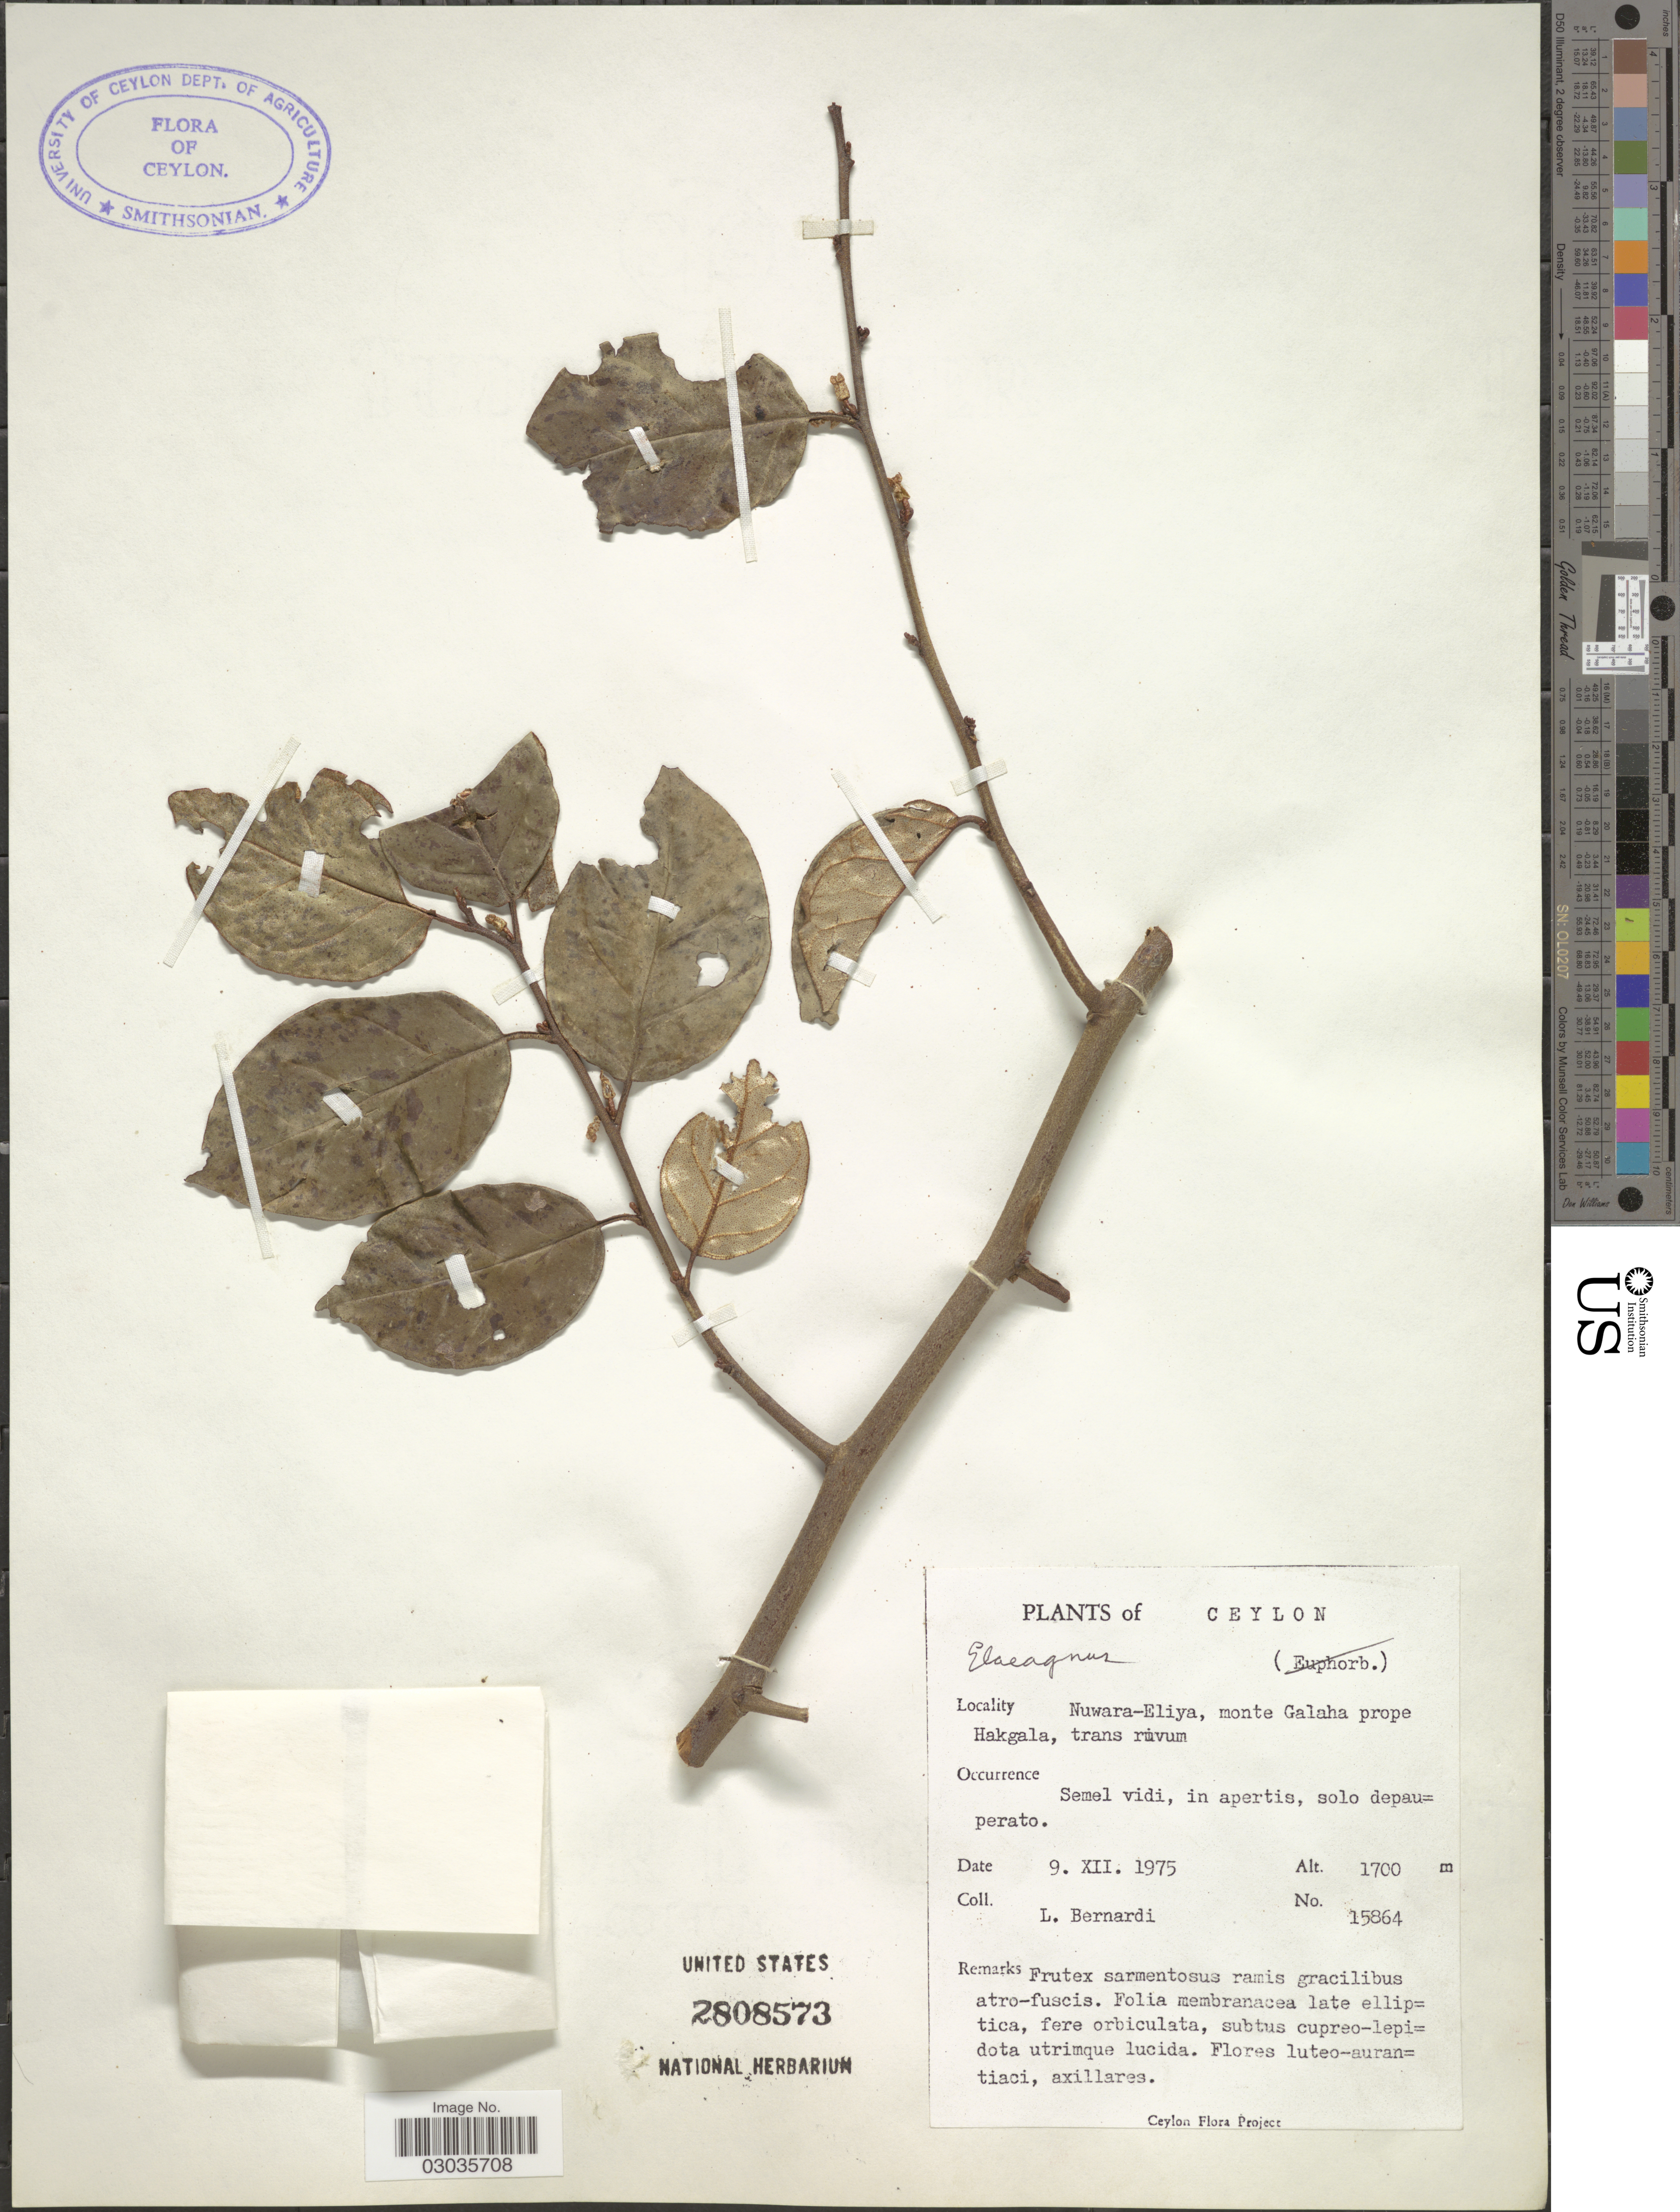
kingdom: Plantae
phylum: Tracheophyta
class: Magnoliopsida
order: Rosales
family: Elaeagnaceae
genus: Elaeagnus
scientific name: Elaeagnus sp.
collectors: L. Bernardi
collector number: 15864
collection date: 1975-12-09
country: Sri Lanka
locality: Ceylon. Nuwara-Eliya, monte Galaha prope Hakgala, trans rivum.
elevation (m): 1700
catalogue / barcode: US 2808573